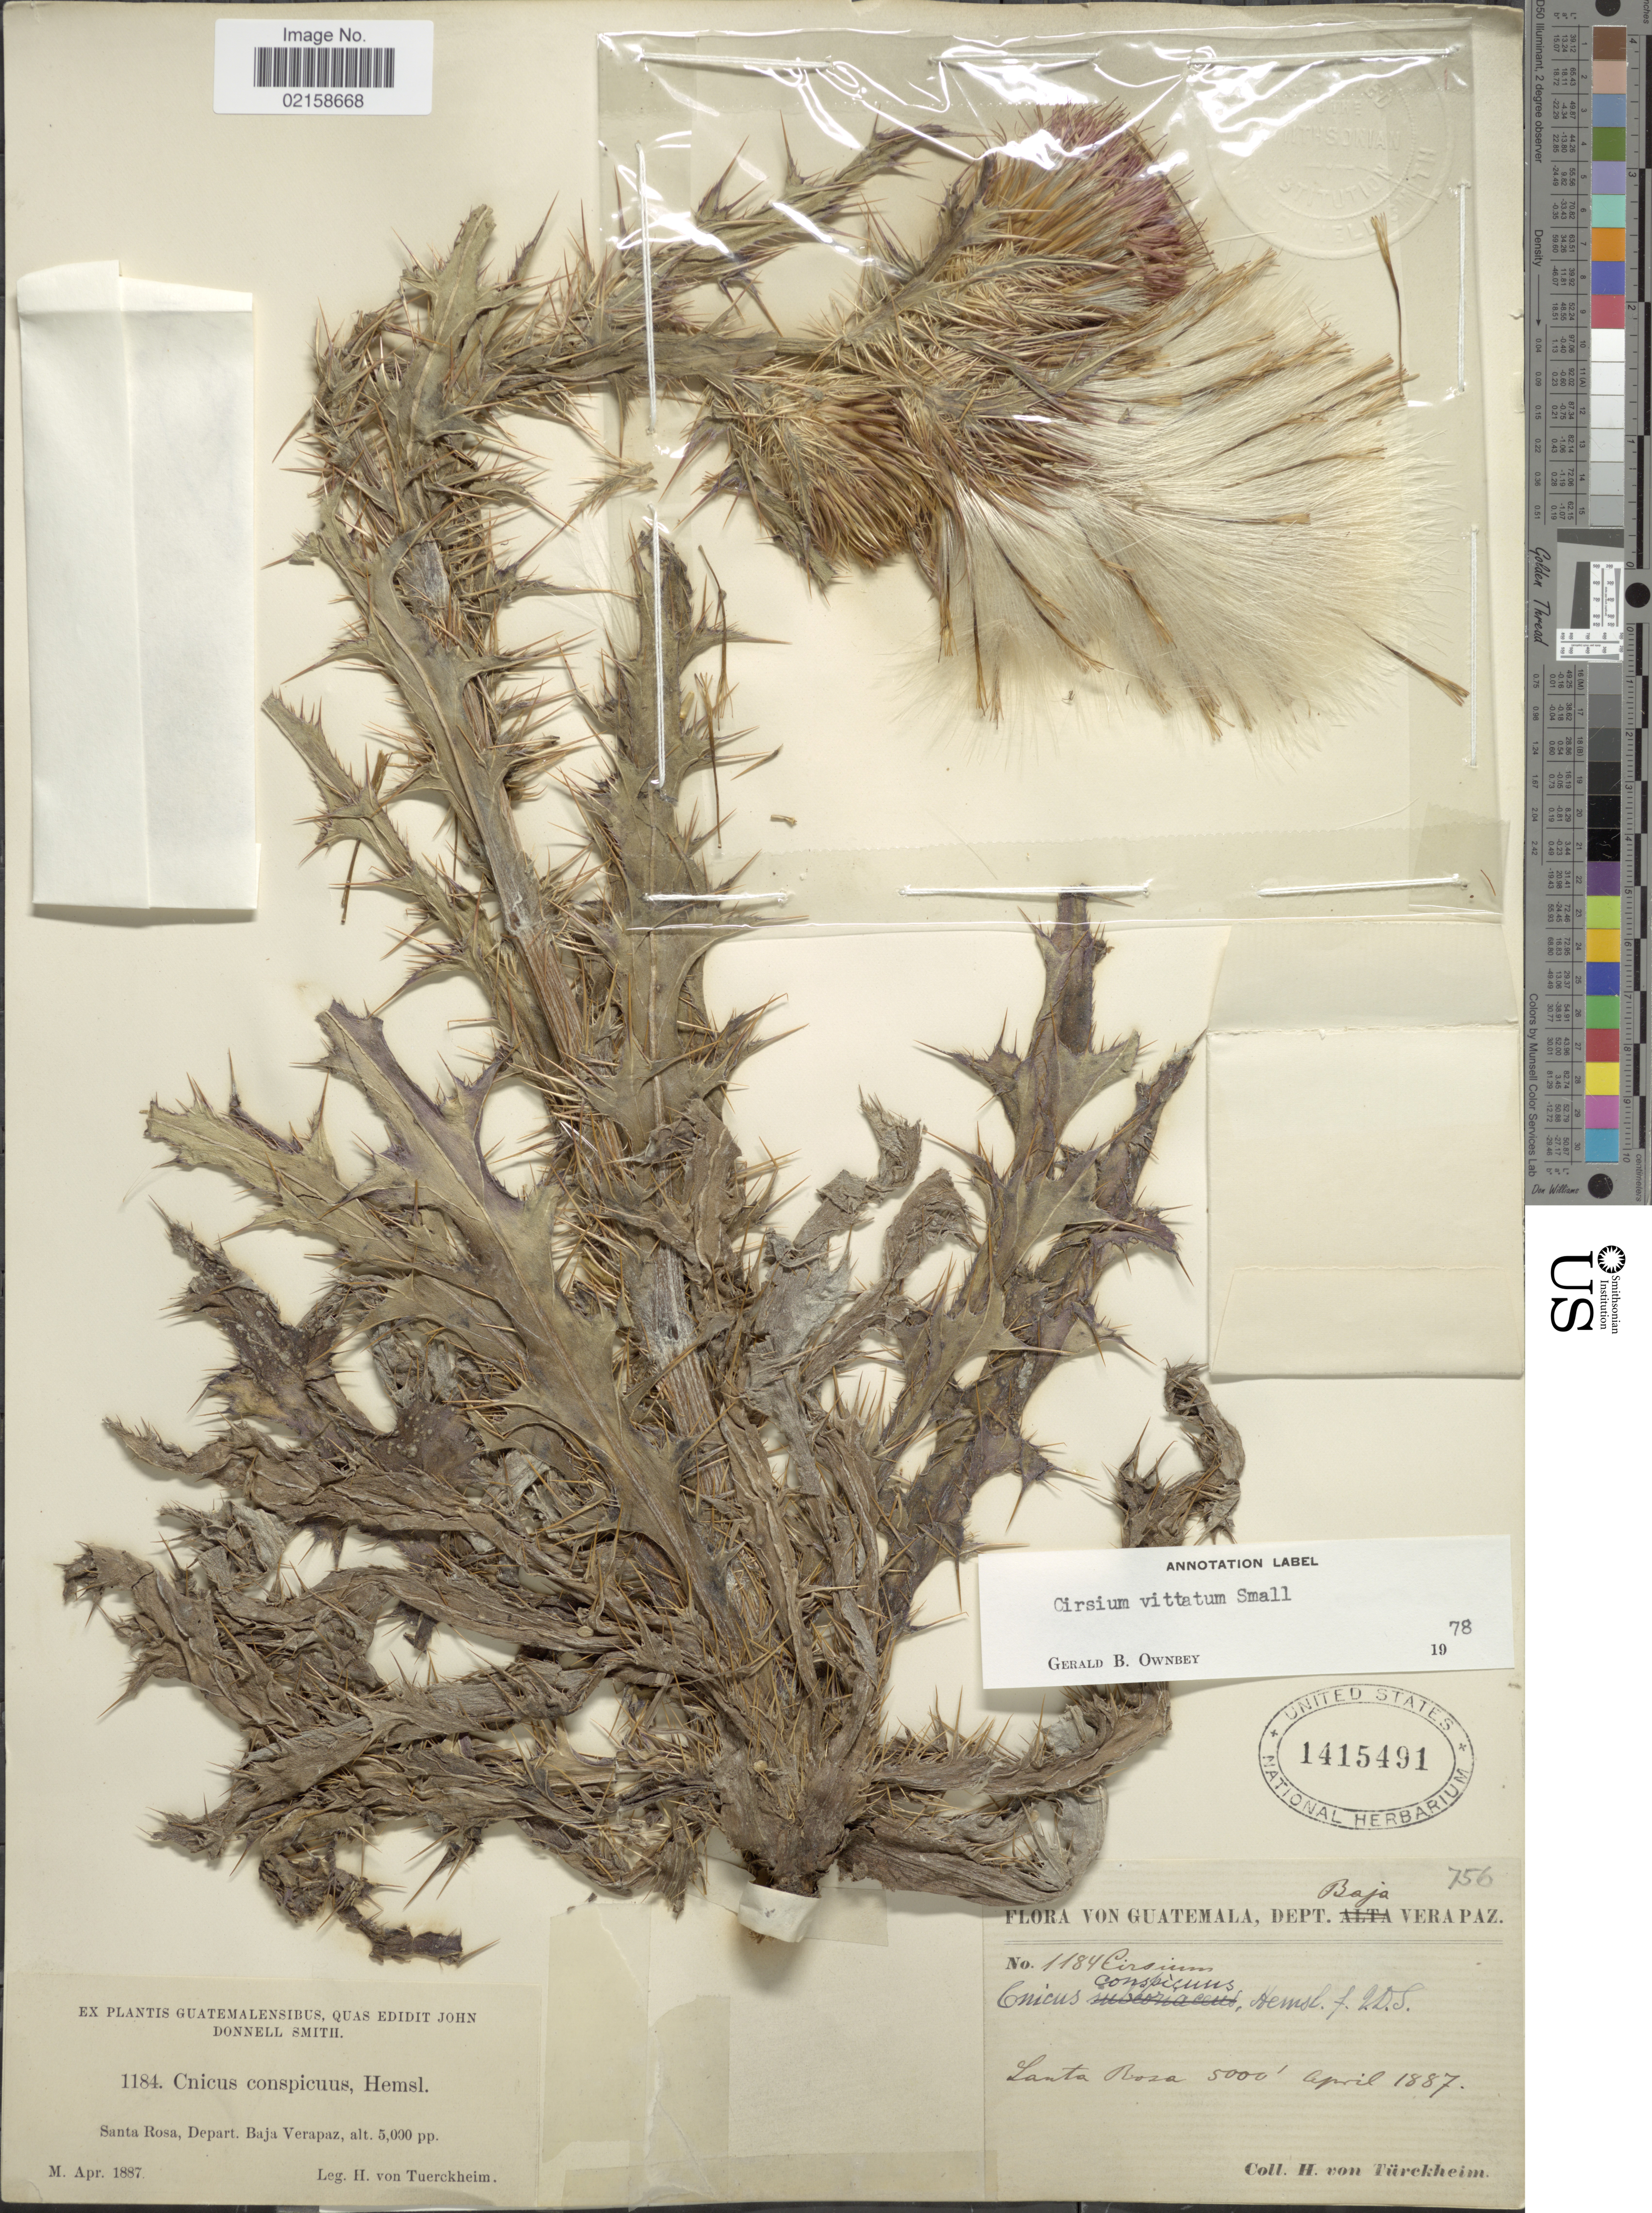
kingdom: Plantae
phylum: Tracheophyta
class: Magnoliopsida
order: Asterales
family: Asteraceae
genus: Cirsium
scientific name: Cirsium horridulum var. vittatum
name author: (Small) R.W. Long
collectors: H. von Türckheim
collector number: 1184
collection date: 1887-04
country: Guatemala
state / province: Baja Verapaz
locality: Santa Rosa.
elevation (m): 1524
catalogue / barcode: US 1415491